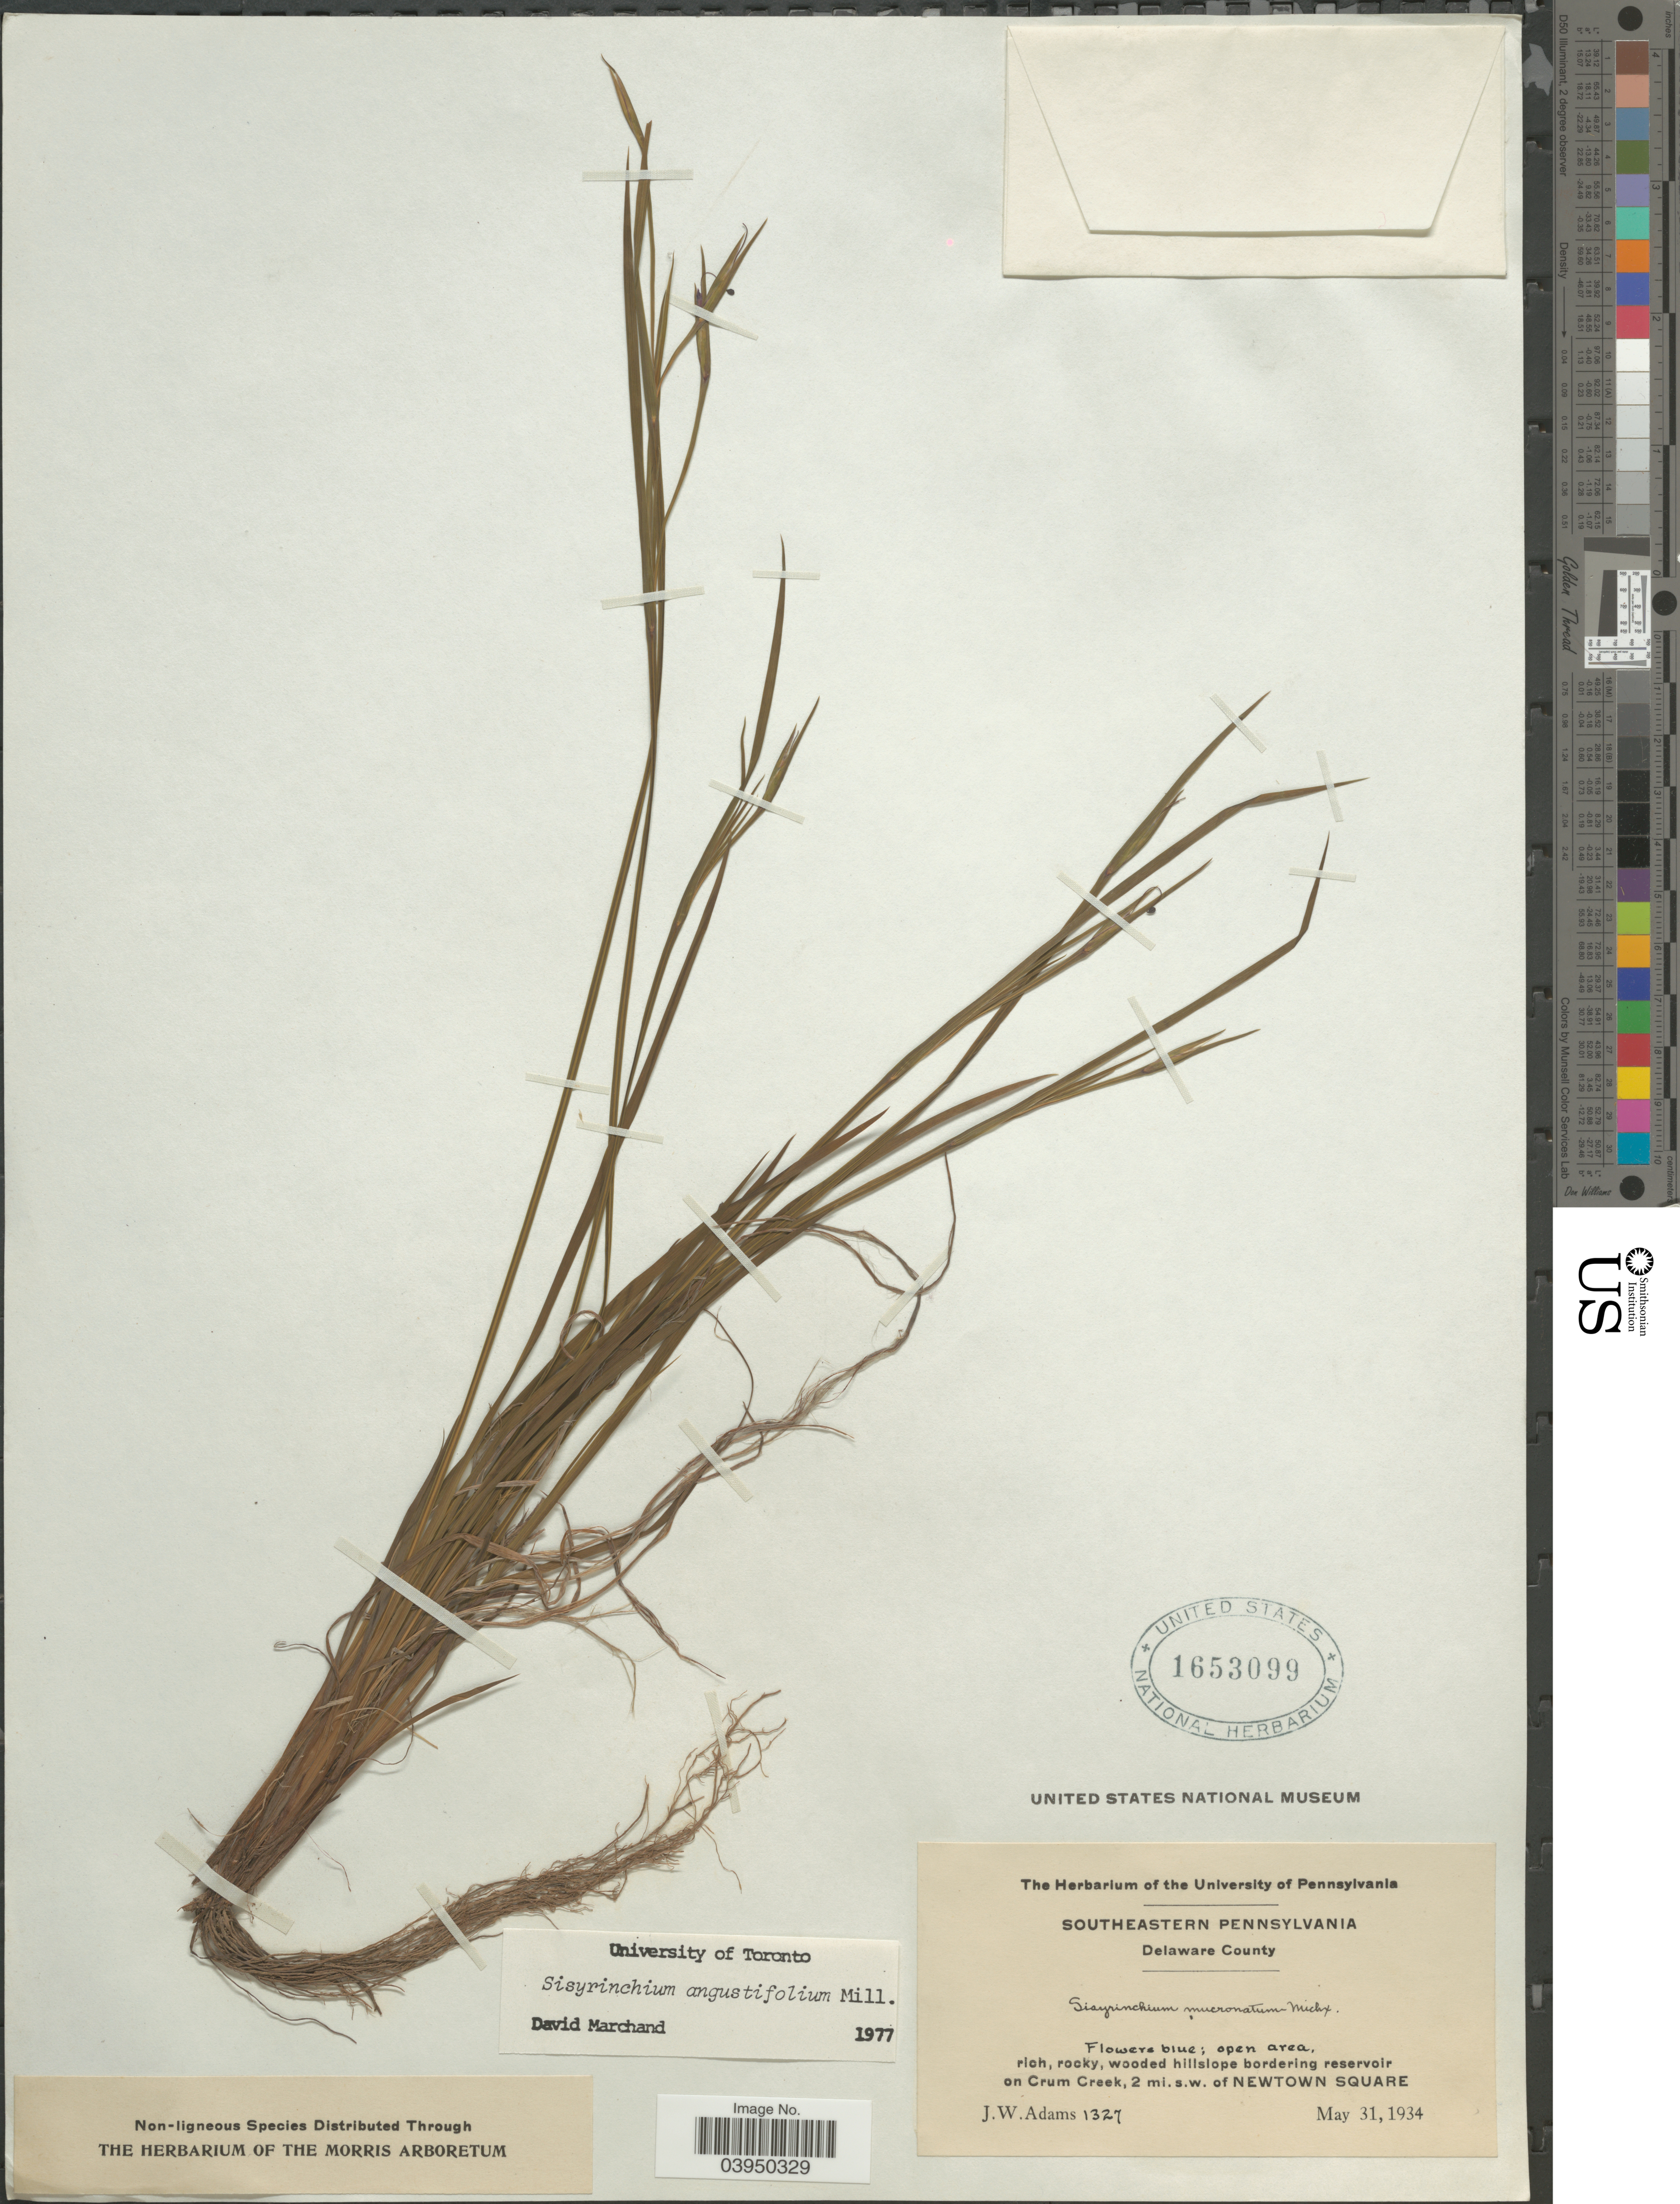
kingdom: Plantae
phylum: Tracheophyta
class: Liliopsida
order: Asparagales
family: Iridaceae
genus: Sisyrinchium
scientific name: Sisyrinchium angustifolium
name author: Mill.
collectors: J. Adams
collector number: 1327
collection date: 1934-05-31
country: United States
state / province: Pennsylvania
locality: Southeastern Pennsylvania. Delaware County. On Crum Creek, 2 mi. s.w. of Newtown Square.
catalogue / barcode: US 1653099